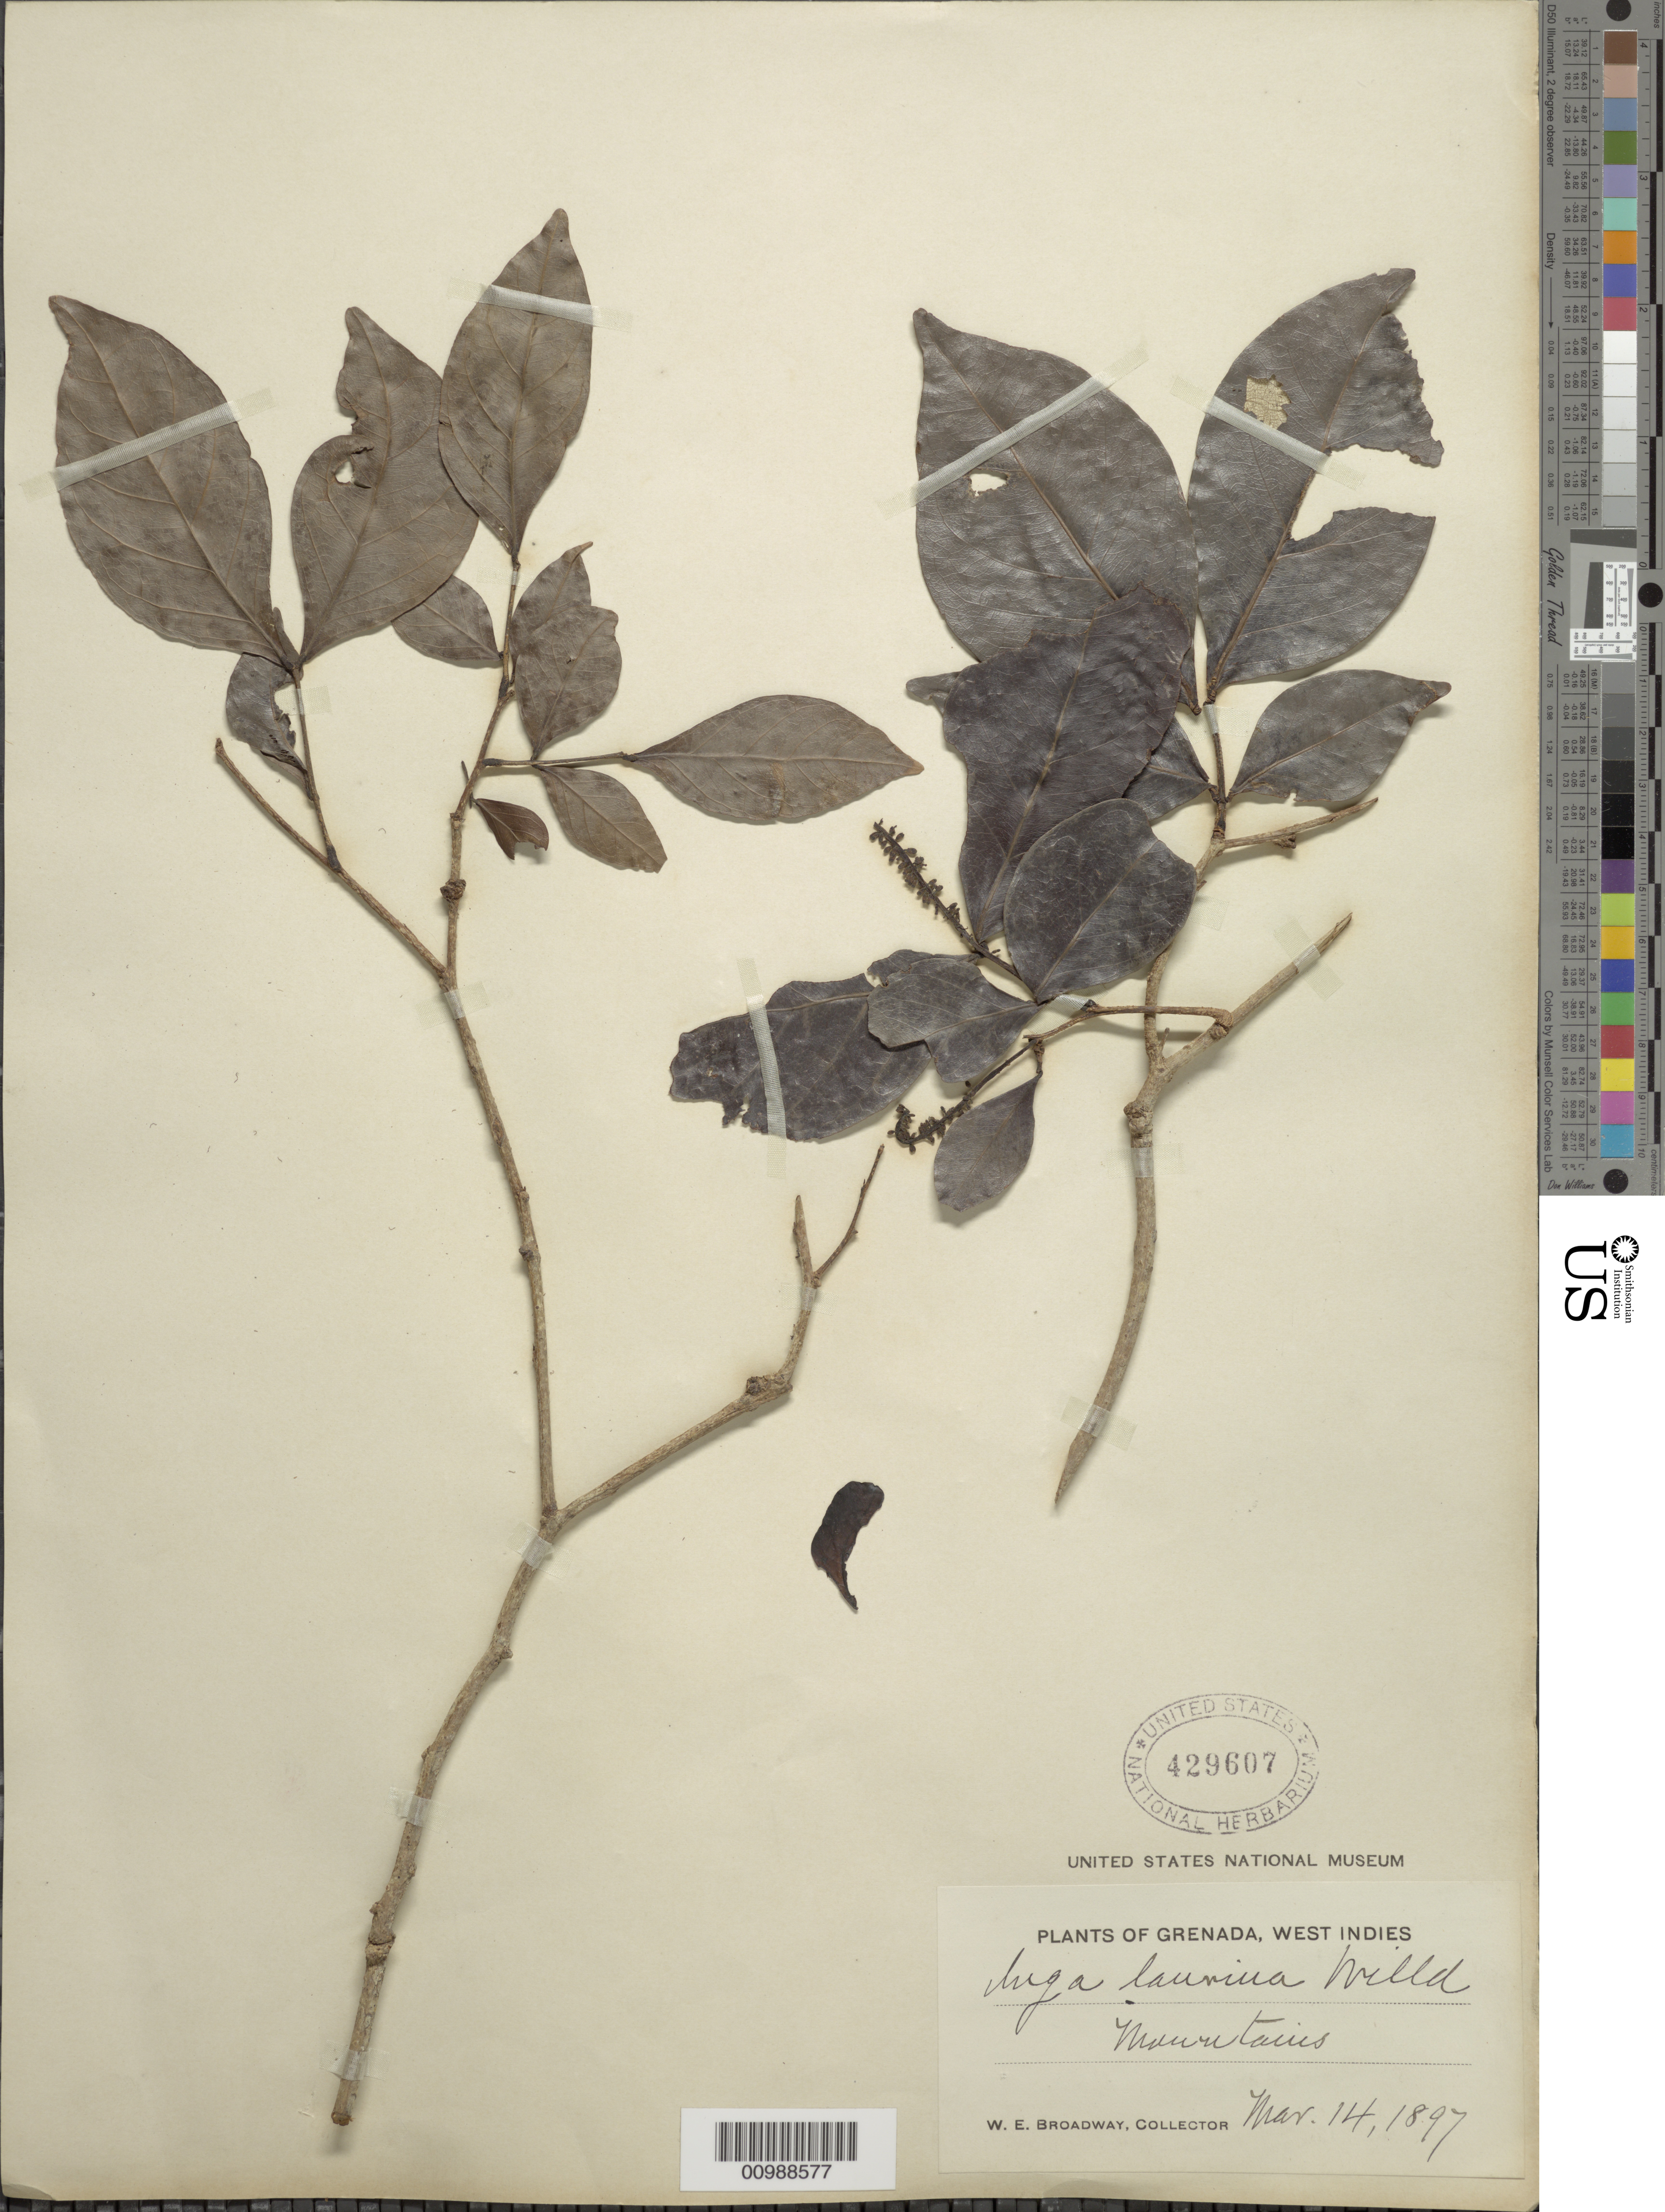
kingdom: Plantae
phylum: Tracheophyta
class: Magnoliopsida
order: Fabales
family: Fabaceae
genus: Inga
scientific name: Inga laurina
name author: (Sw.) Willd.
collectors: W. E. Broadway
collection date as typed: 14 Mar 1897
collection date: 1897-03-14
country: Grenada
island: Grenada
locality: Mountains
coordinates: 0 N, 0 E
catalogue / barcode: US 429607